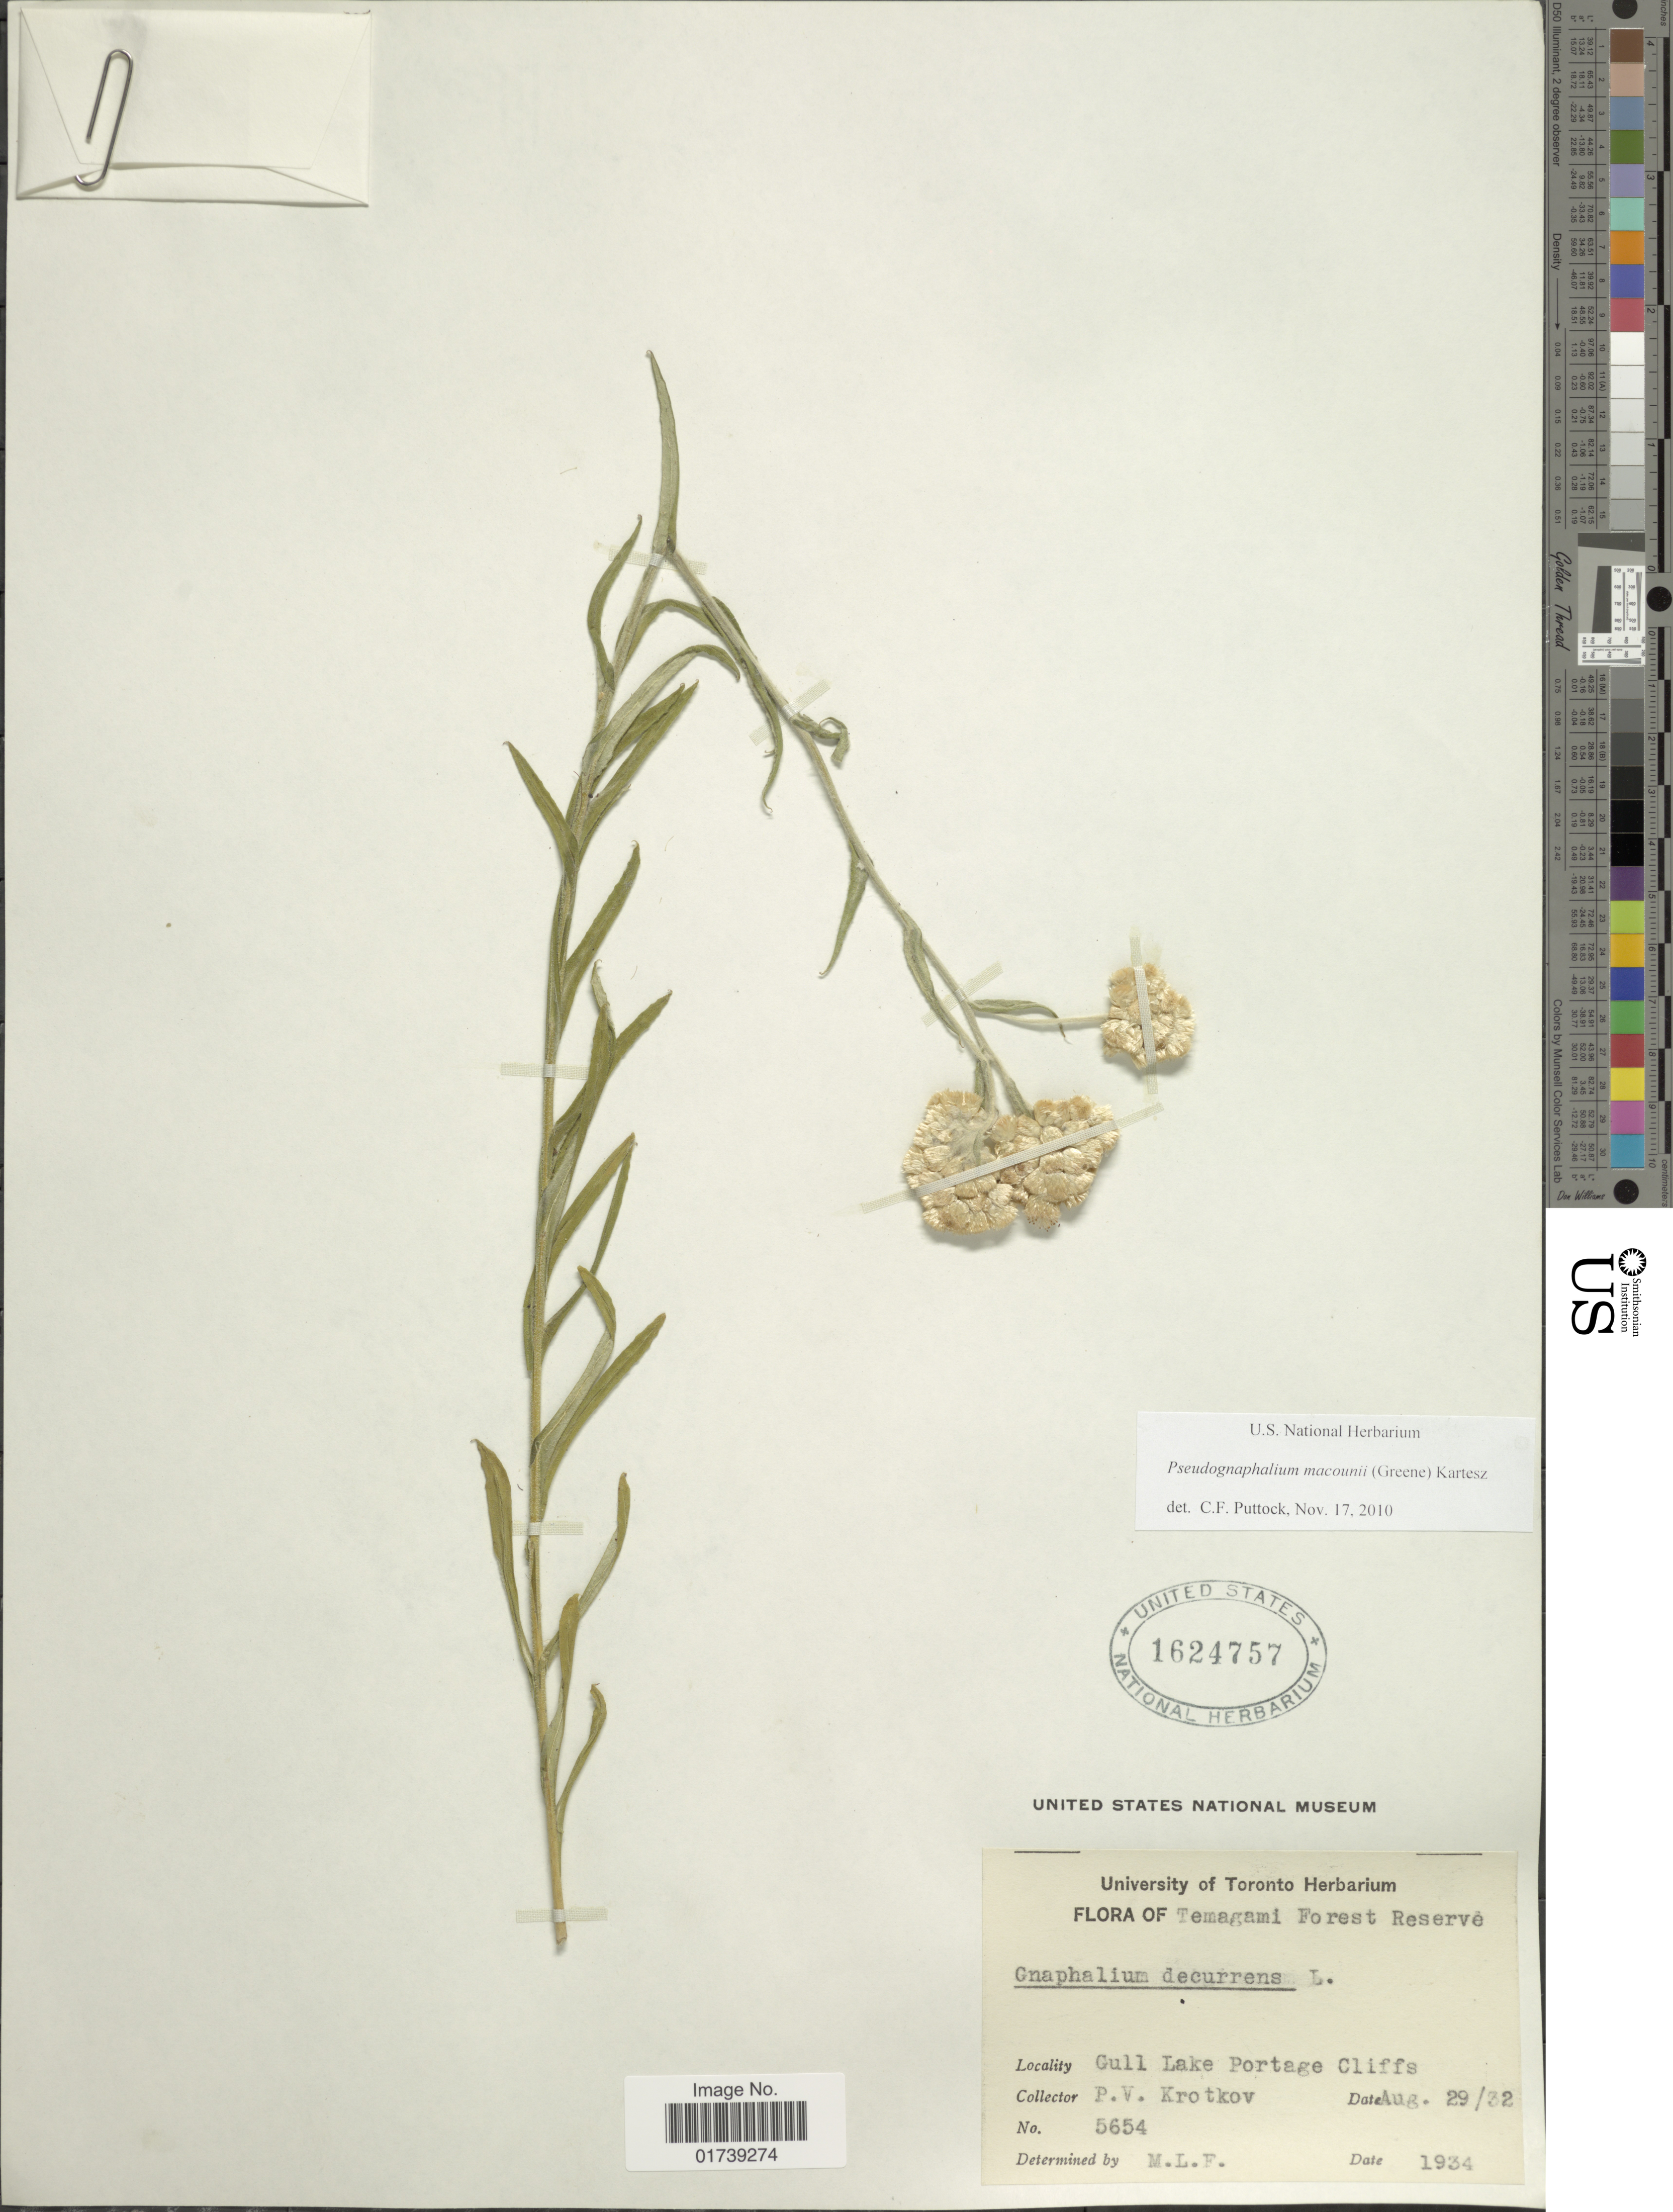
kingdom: Plantae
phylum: Tracheophyta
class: Magnoliopsida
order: Asterales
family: Asteraceae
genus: Pseudognaphalium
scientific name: Pseudognaphalium macounii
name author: (Greene) Kartesz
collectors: P. V. Krotkov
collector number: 5654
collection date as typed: Transcribed d/m/y: 29/8/32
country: Canada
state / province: Ontario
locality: Temagami Forest Reserve, Gull Lake Portage Cliffs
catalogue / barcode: US 1624757